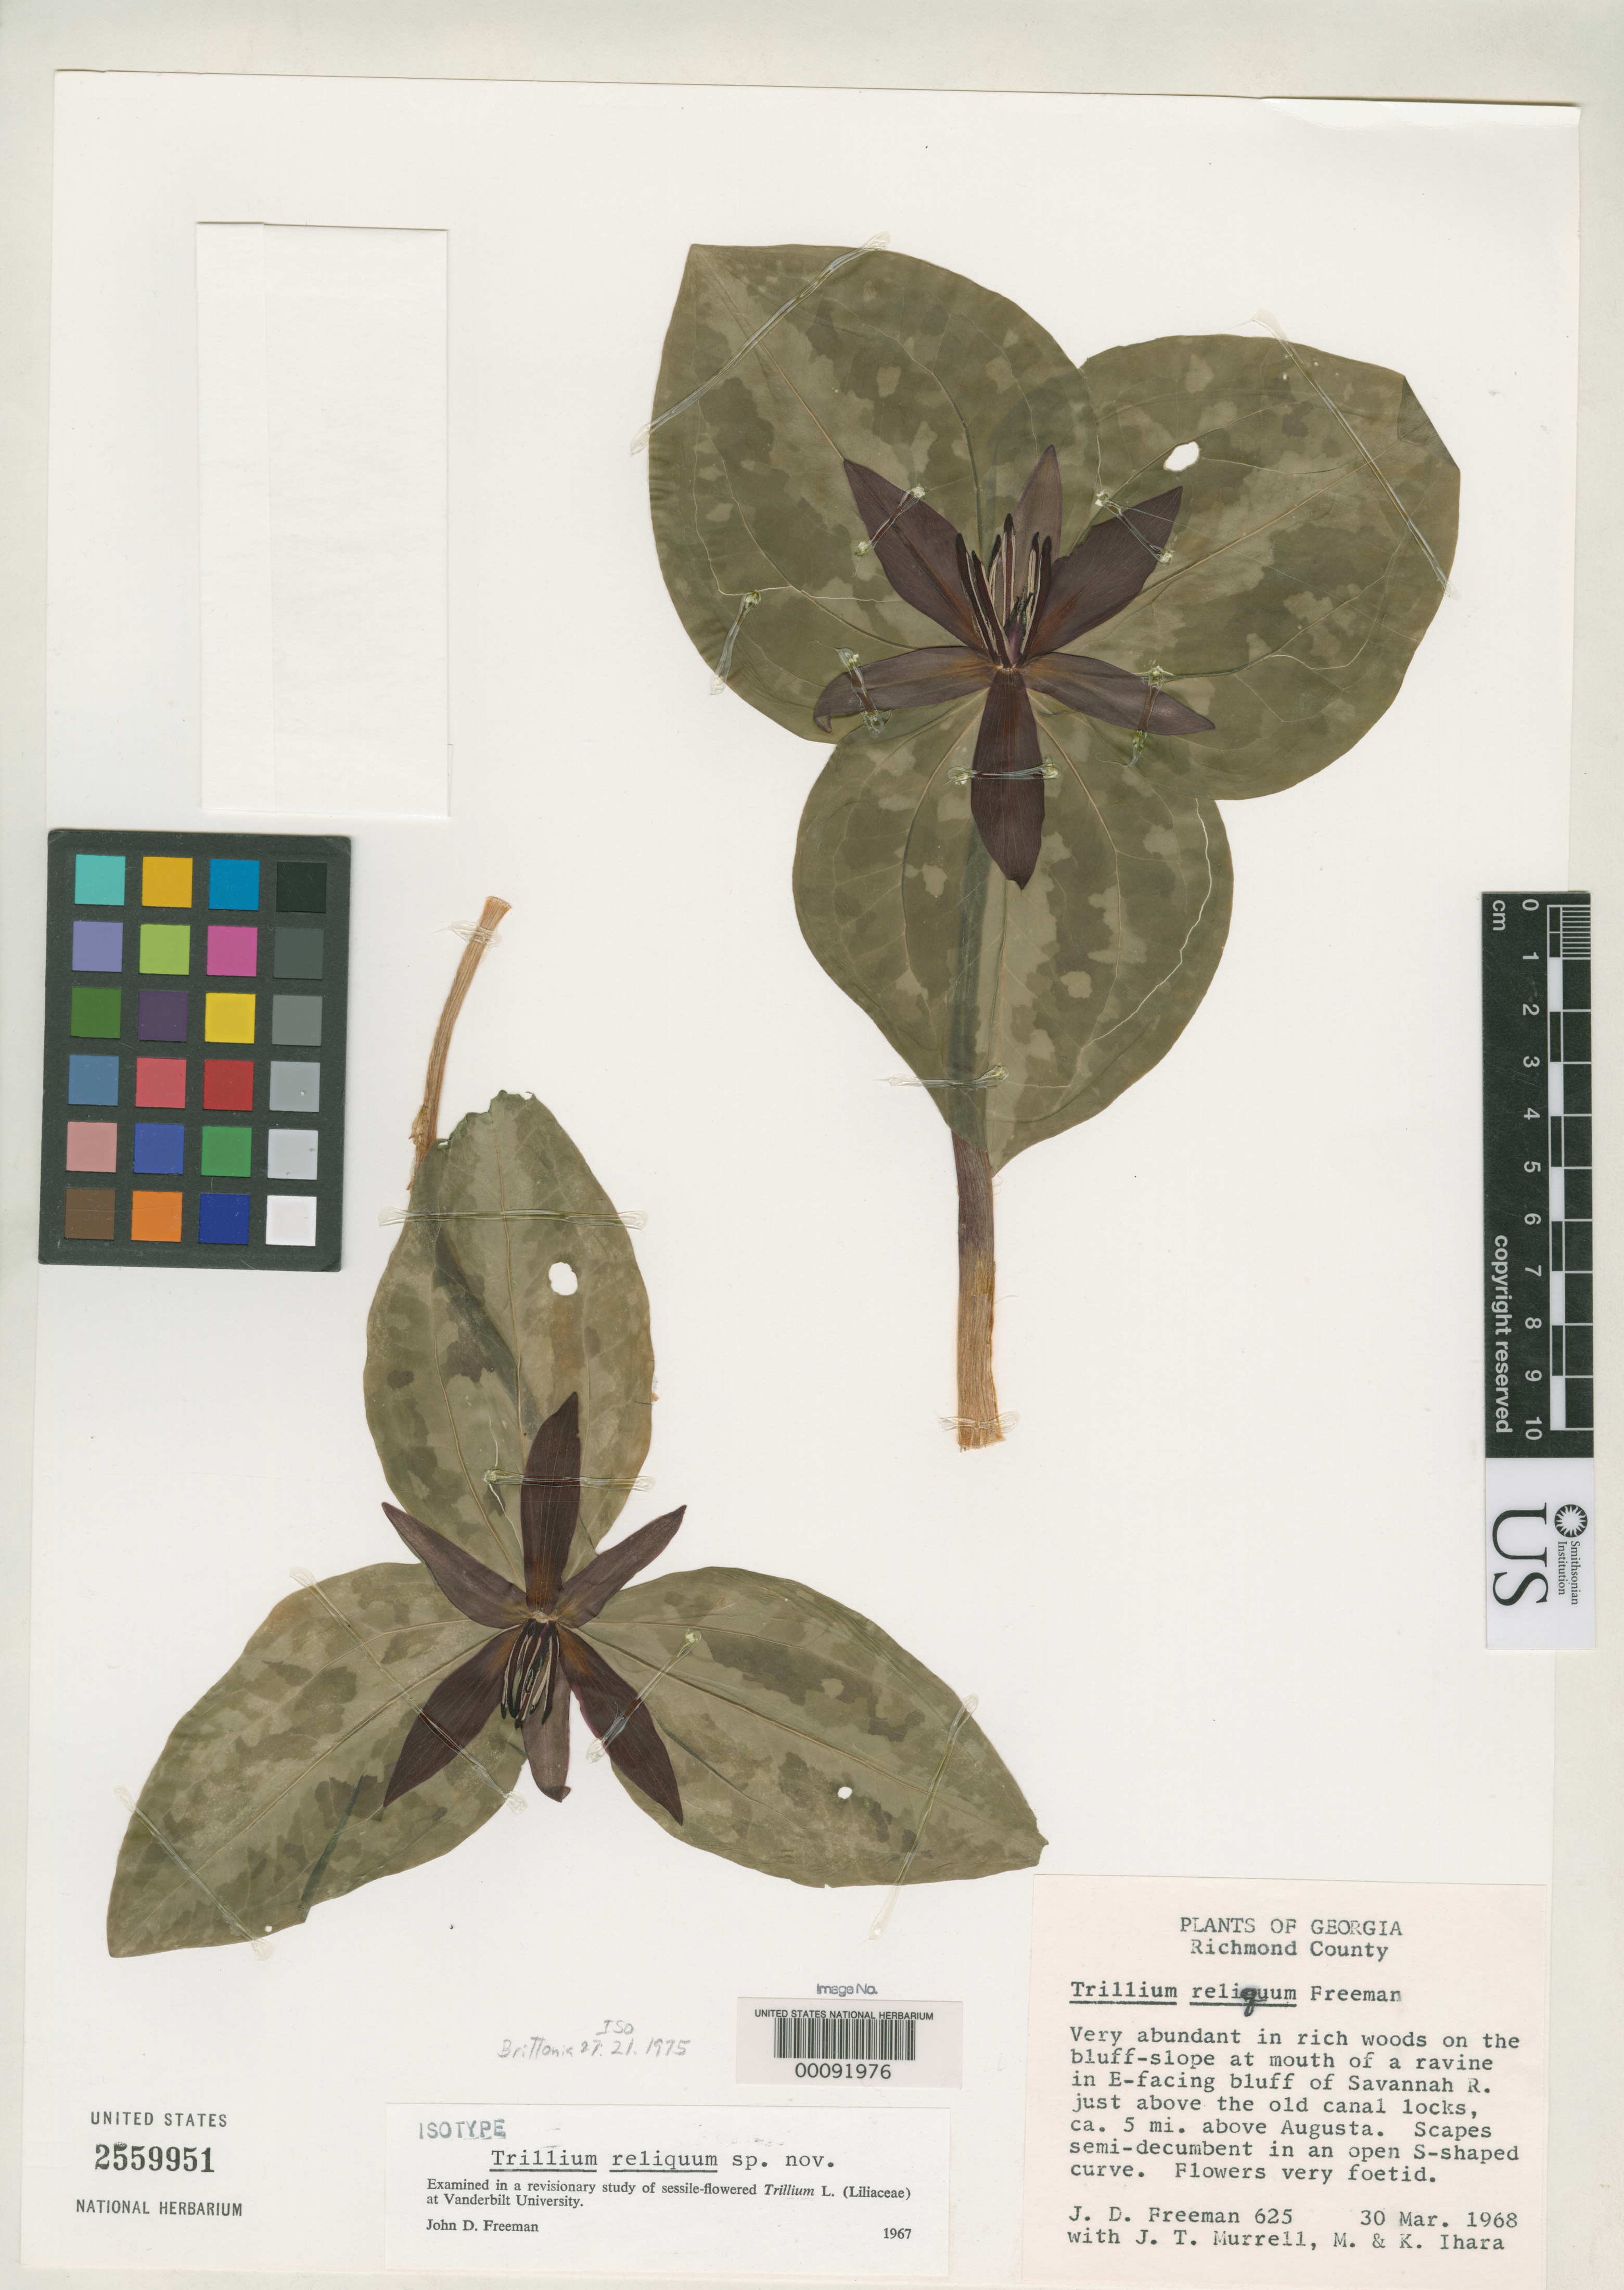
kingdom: Plantae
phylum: Tracheophyta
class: Liliopsida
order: Liliales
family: Melanthiaceae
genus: Trillium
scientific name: Trillium reliquum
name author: J. D. Freeman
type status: Isotype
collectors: J. Freeman, J. Murrell, M. Ihara & K. Ihara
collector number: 625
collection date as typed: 30 Mar 1968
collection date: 1968-03-30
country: United States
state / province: Georgia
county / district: Richmond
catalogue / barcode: US 2559951